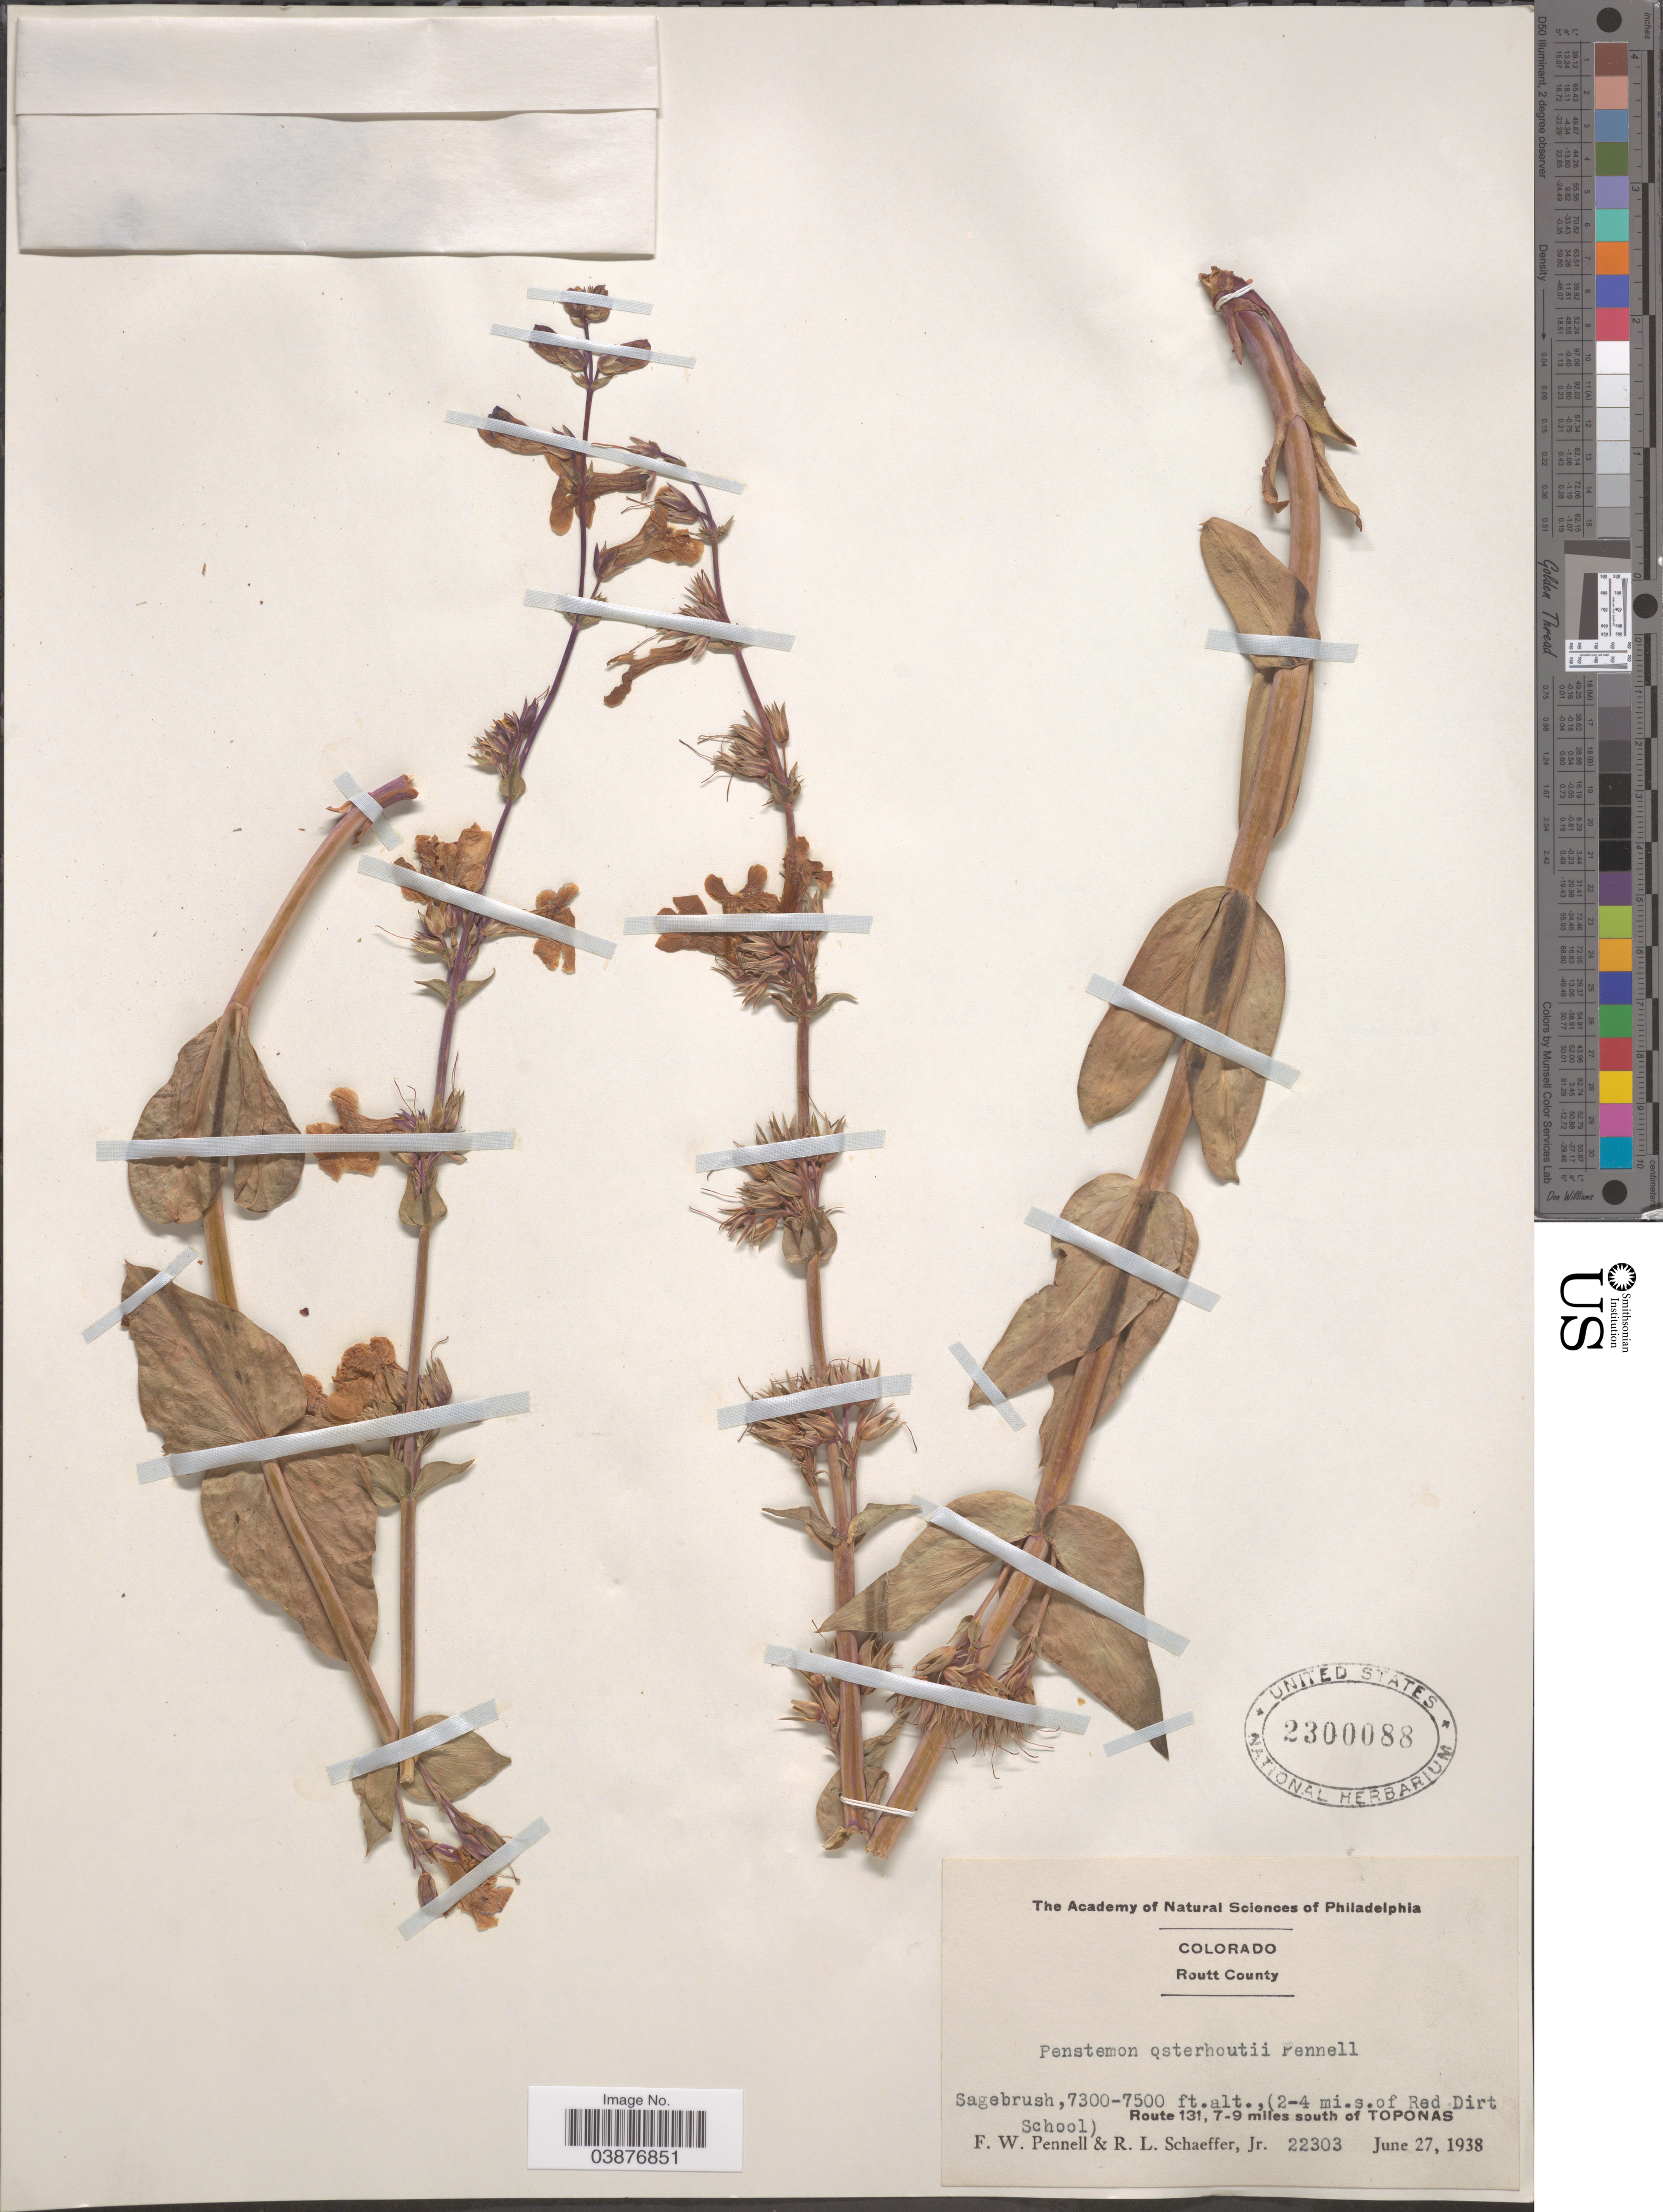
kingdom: Plantae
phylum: Tracheophyta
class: Magnoliopsida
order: Lamiales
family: Plantaginaceae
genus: Penstemon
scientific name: Penstemon osterhoutii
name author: Pennell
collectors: F. W. Pennell & R. L. Schaeffer Jr.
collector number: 22303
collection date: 1938-06-27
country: United States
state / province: Colorado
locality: Routt County. Route 131, 7-9 miles south of Toponas. (2-4 mi. s. of Red Dirt School).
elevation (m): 2225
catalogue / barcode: US 2300088